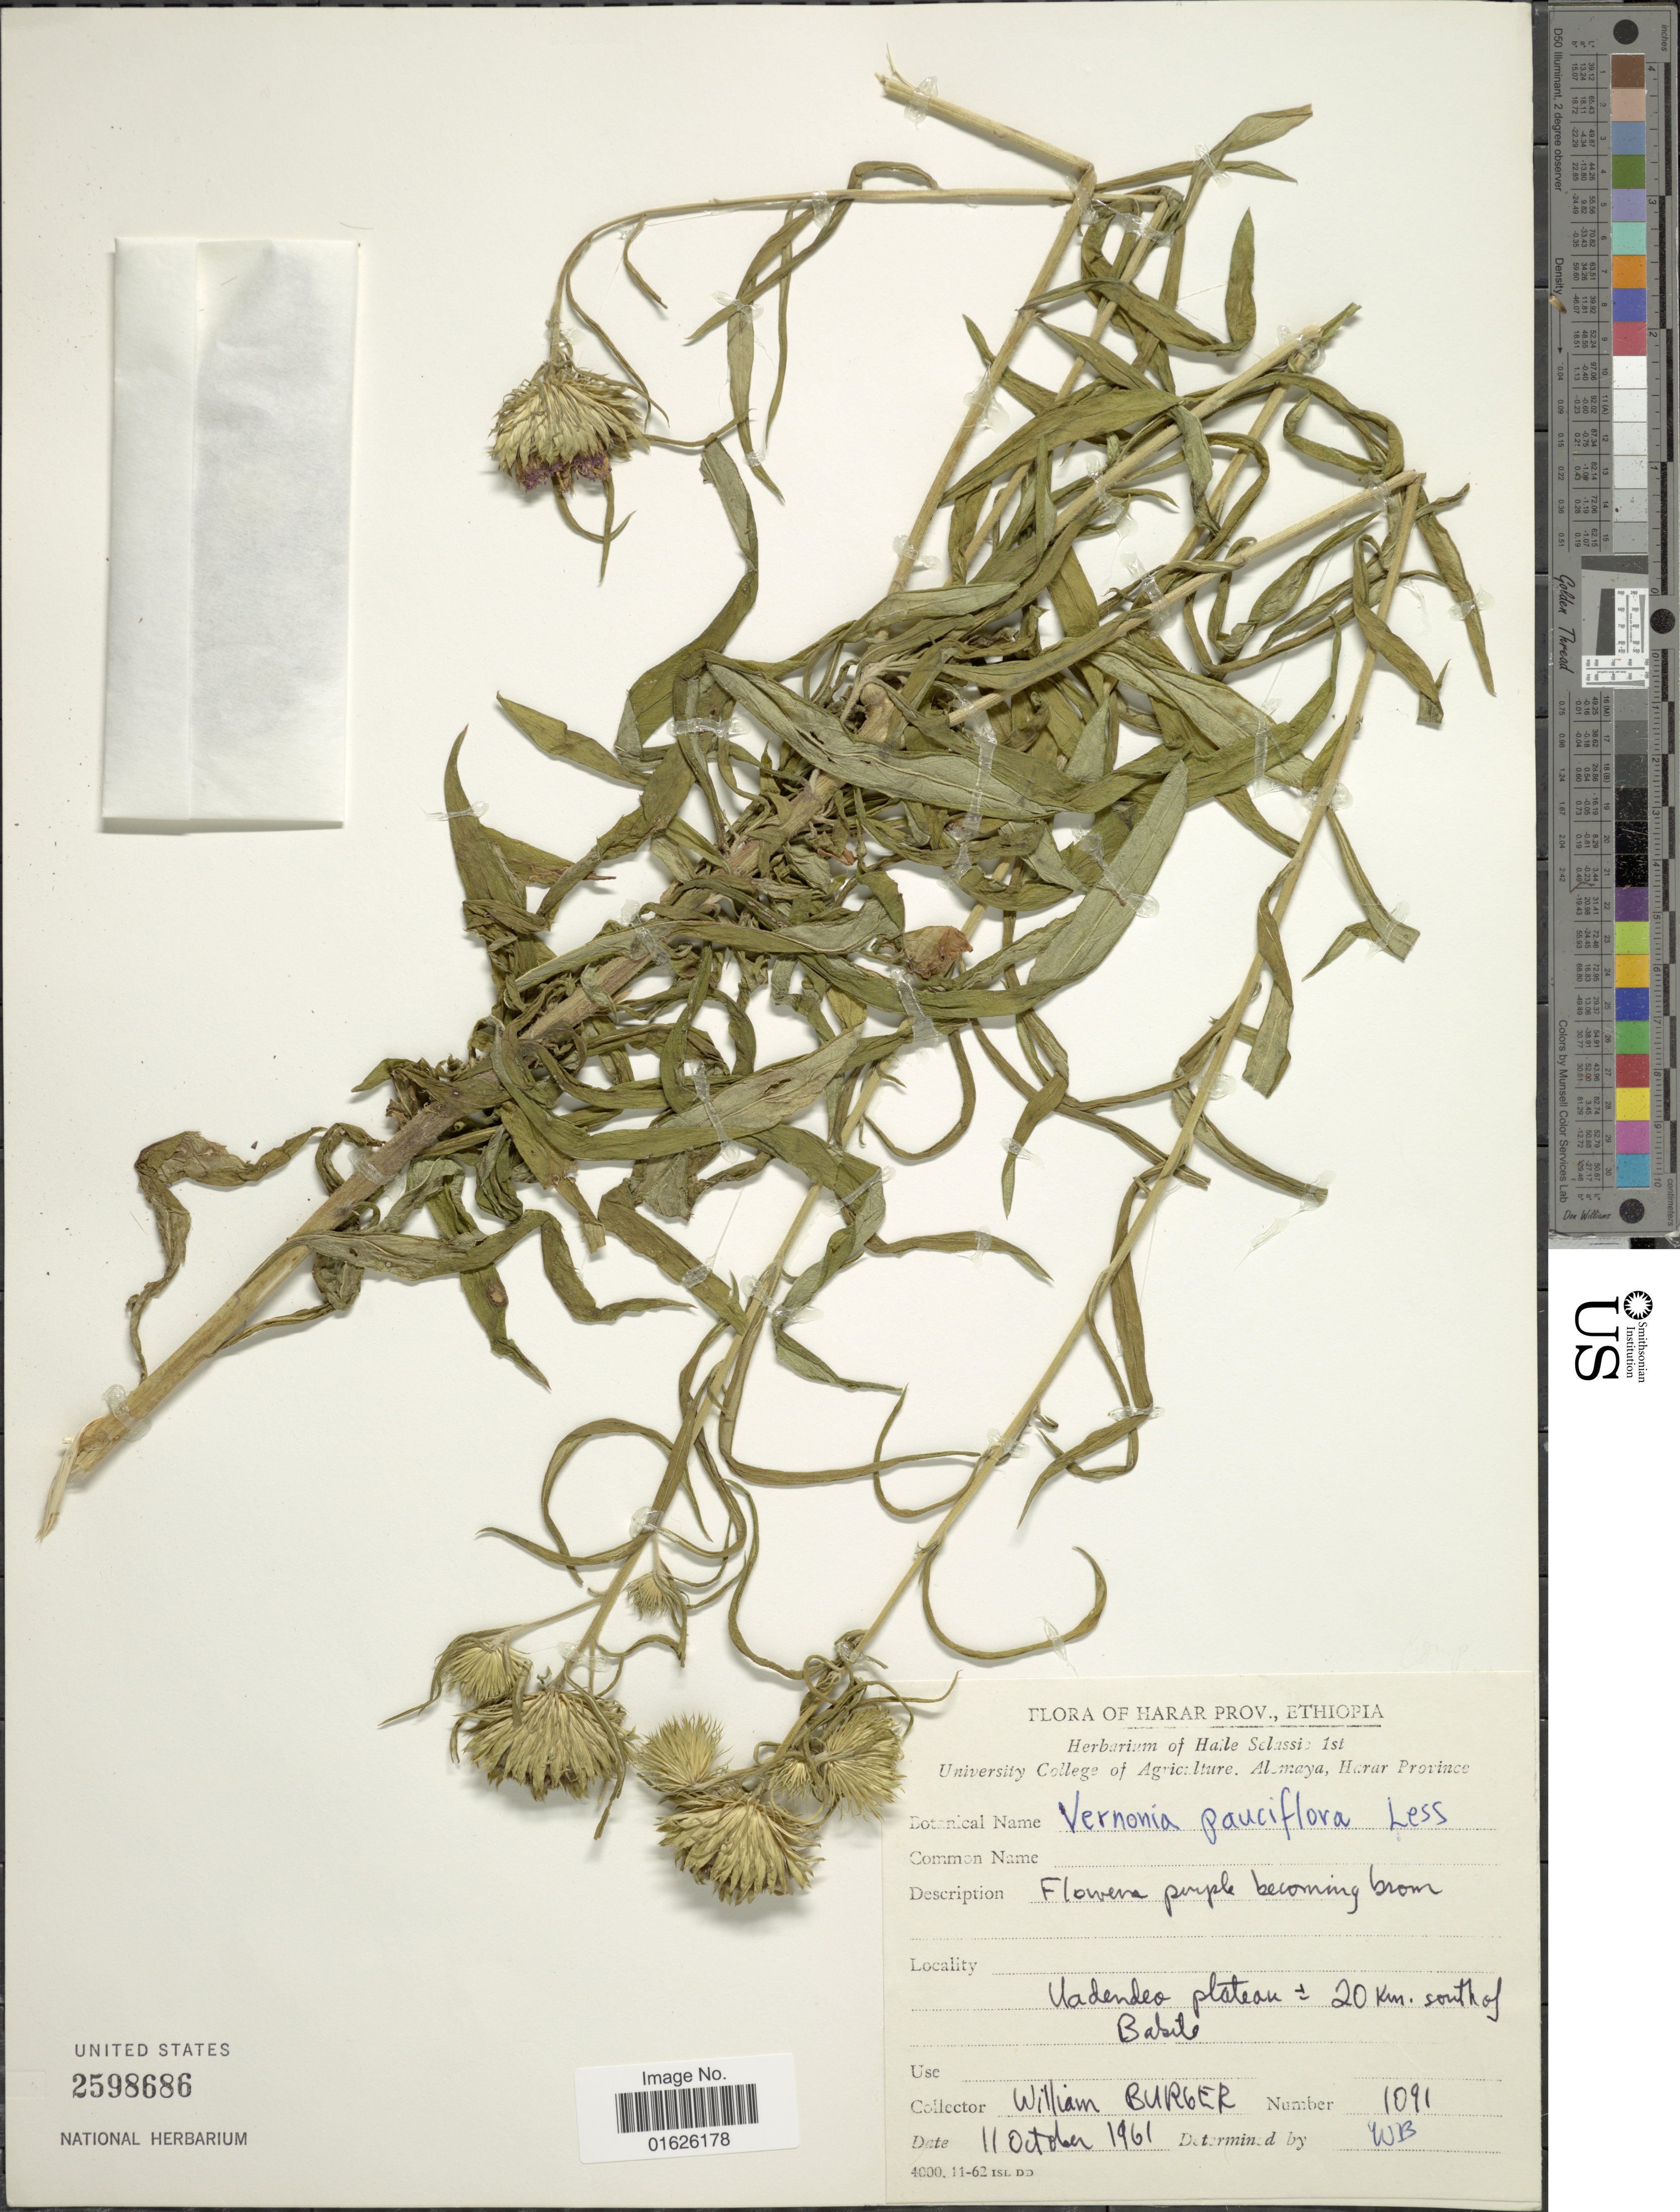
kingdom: Plantae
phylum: Tracheophyta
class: Magnoliopsida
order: Asterales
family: Asteraceae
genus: Centrapalus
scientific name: Centrapalus pauciflorus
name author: (Willd.) H. Rob.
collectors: W. Burger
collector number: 1091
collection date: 1961-10-11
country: Ethiopia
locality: Harar prov. Uadendeo plateau ± 20 km south of Basile. [interpreted]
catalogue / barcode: US 2598686